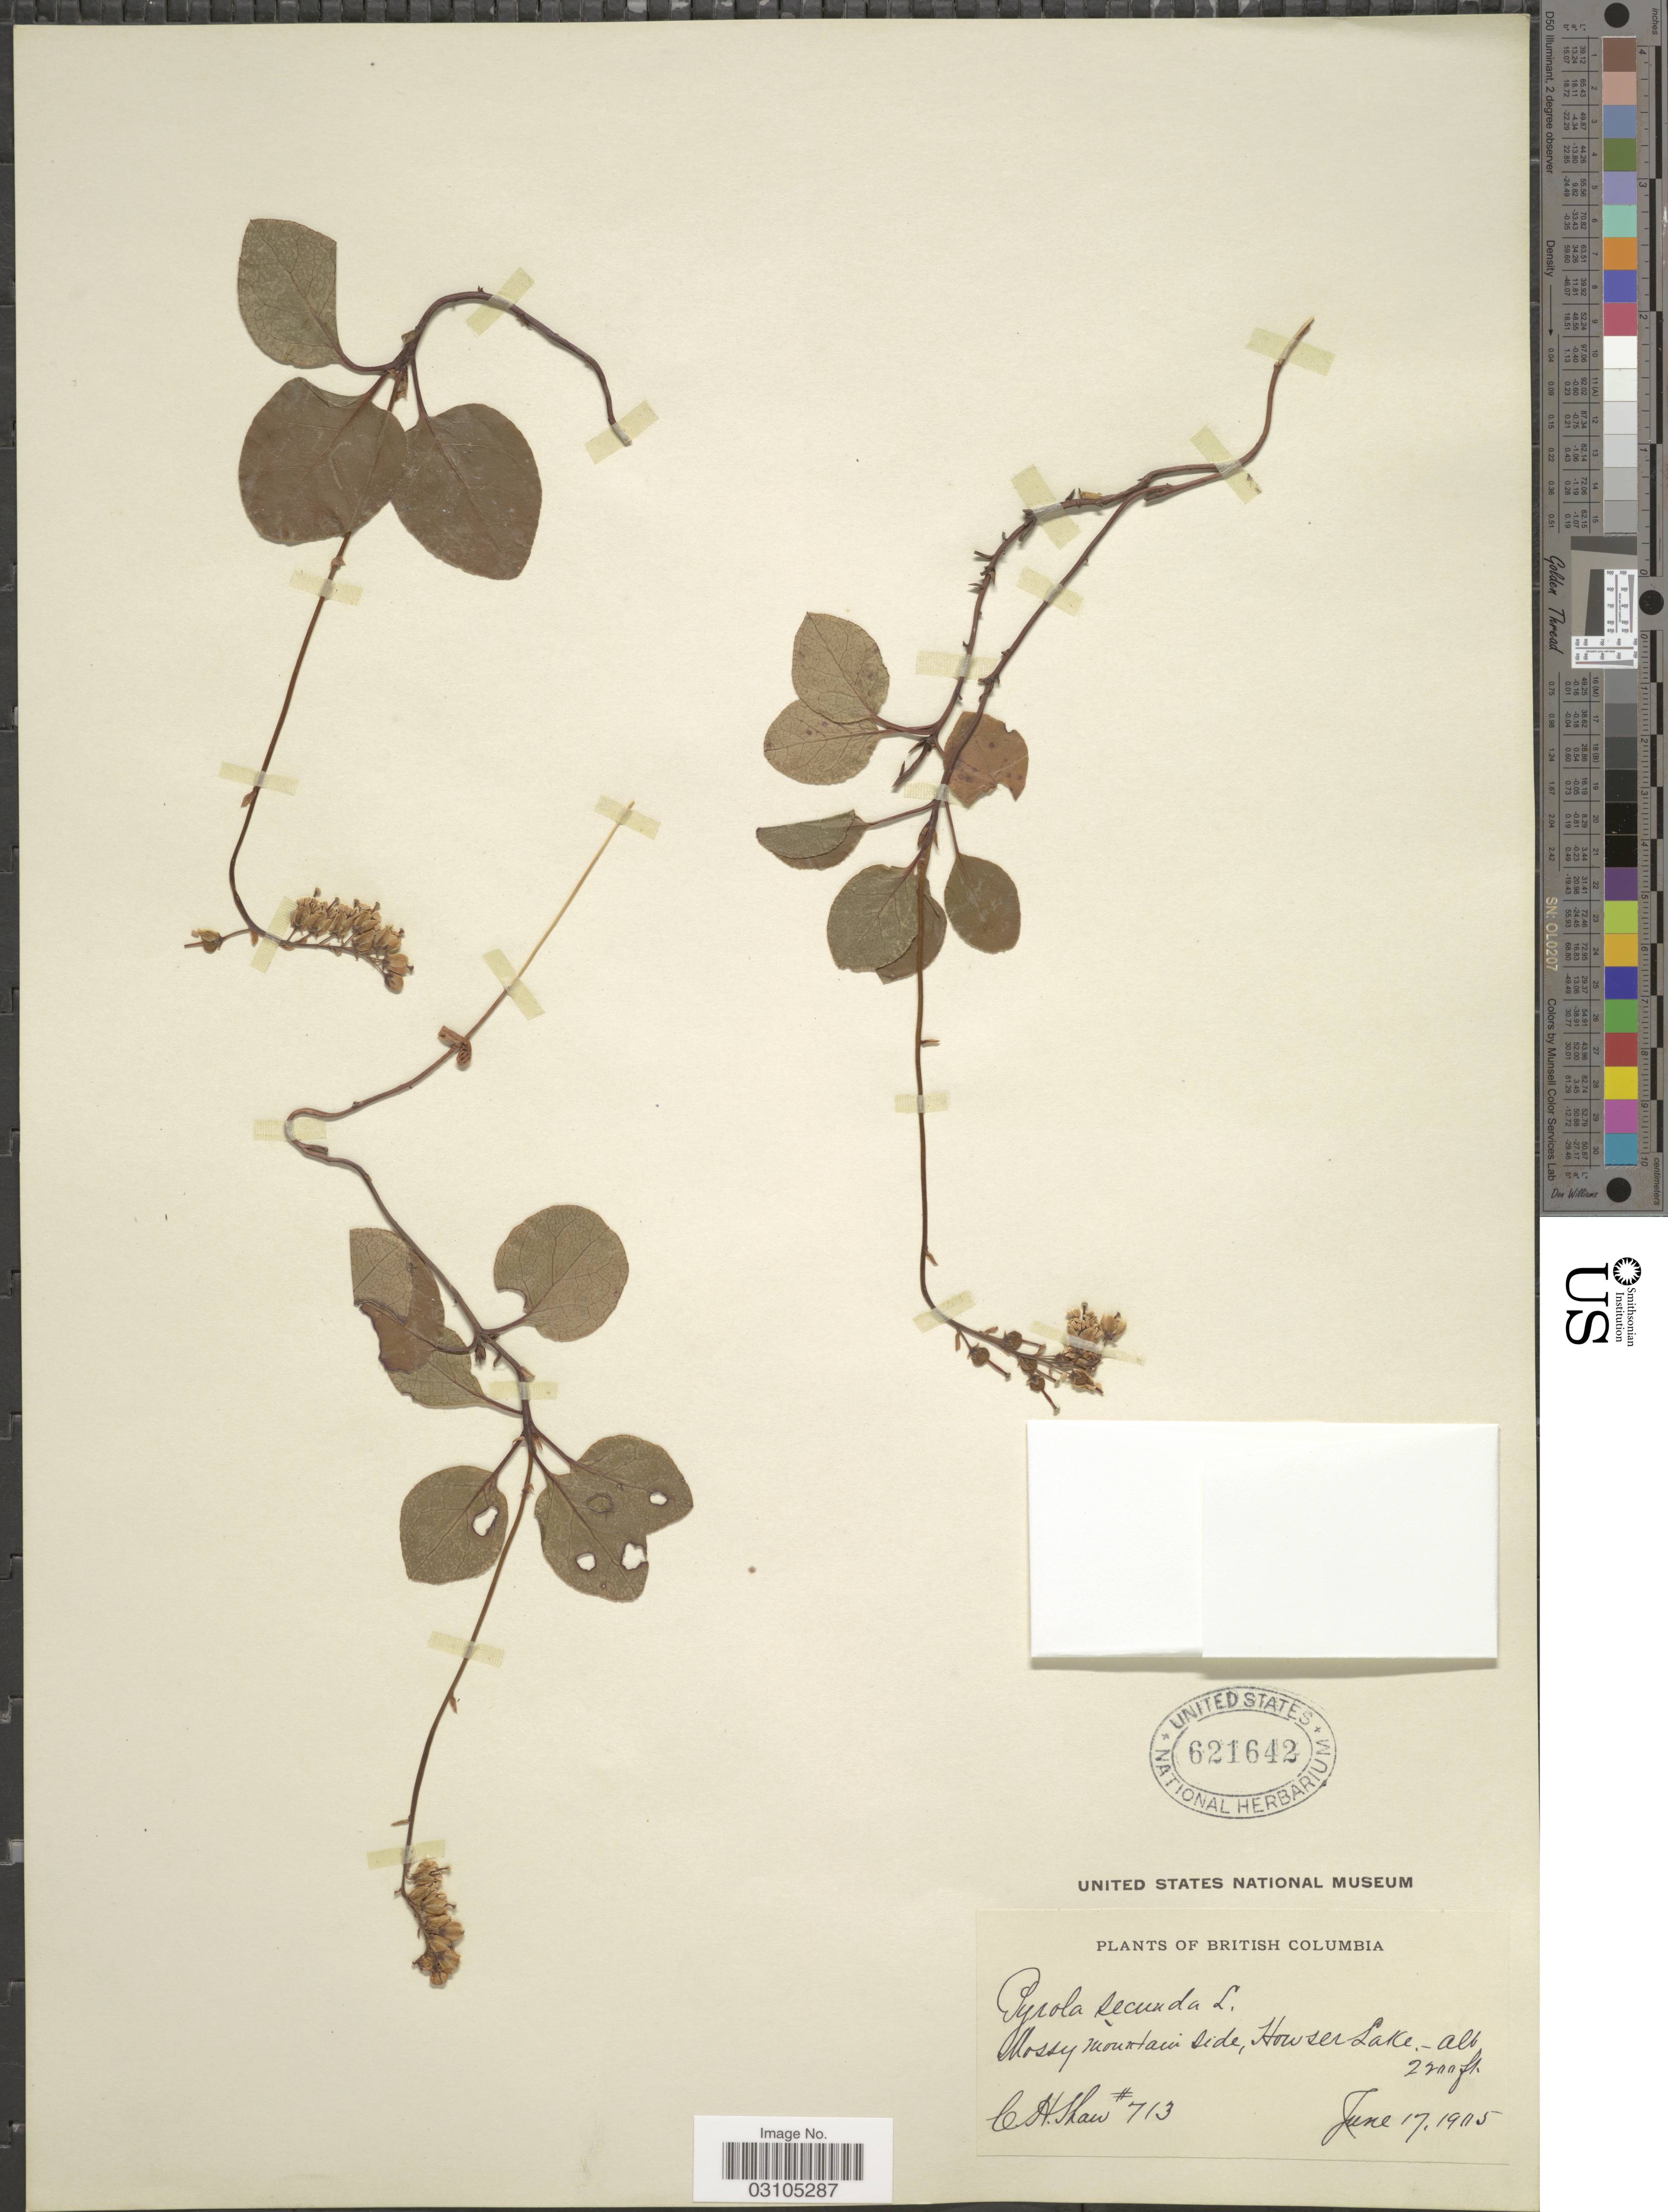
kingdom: Plantae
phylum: Tracheophyta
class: Magnoliopsida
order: Ericales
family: Ericaceae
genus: Orthilia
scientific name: Orthilia secunda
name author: (L.) House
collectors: C. H. Shaw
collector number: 713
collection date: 1905-06-17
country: Canada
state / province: British Columbia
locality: Howser Lake.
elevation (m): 671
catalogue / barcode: US 621642